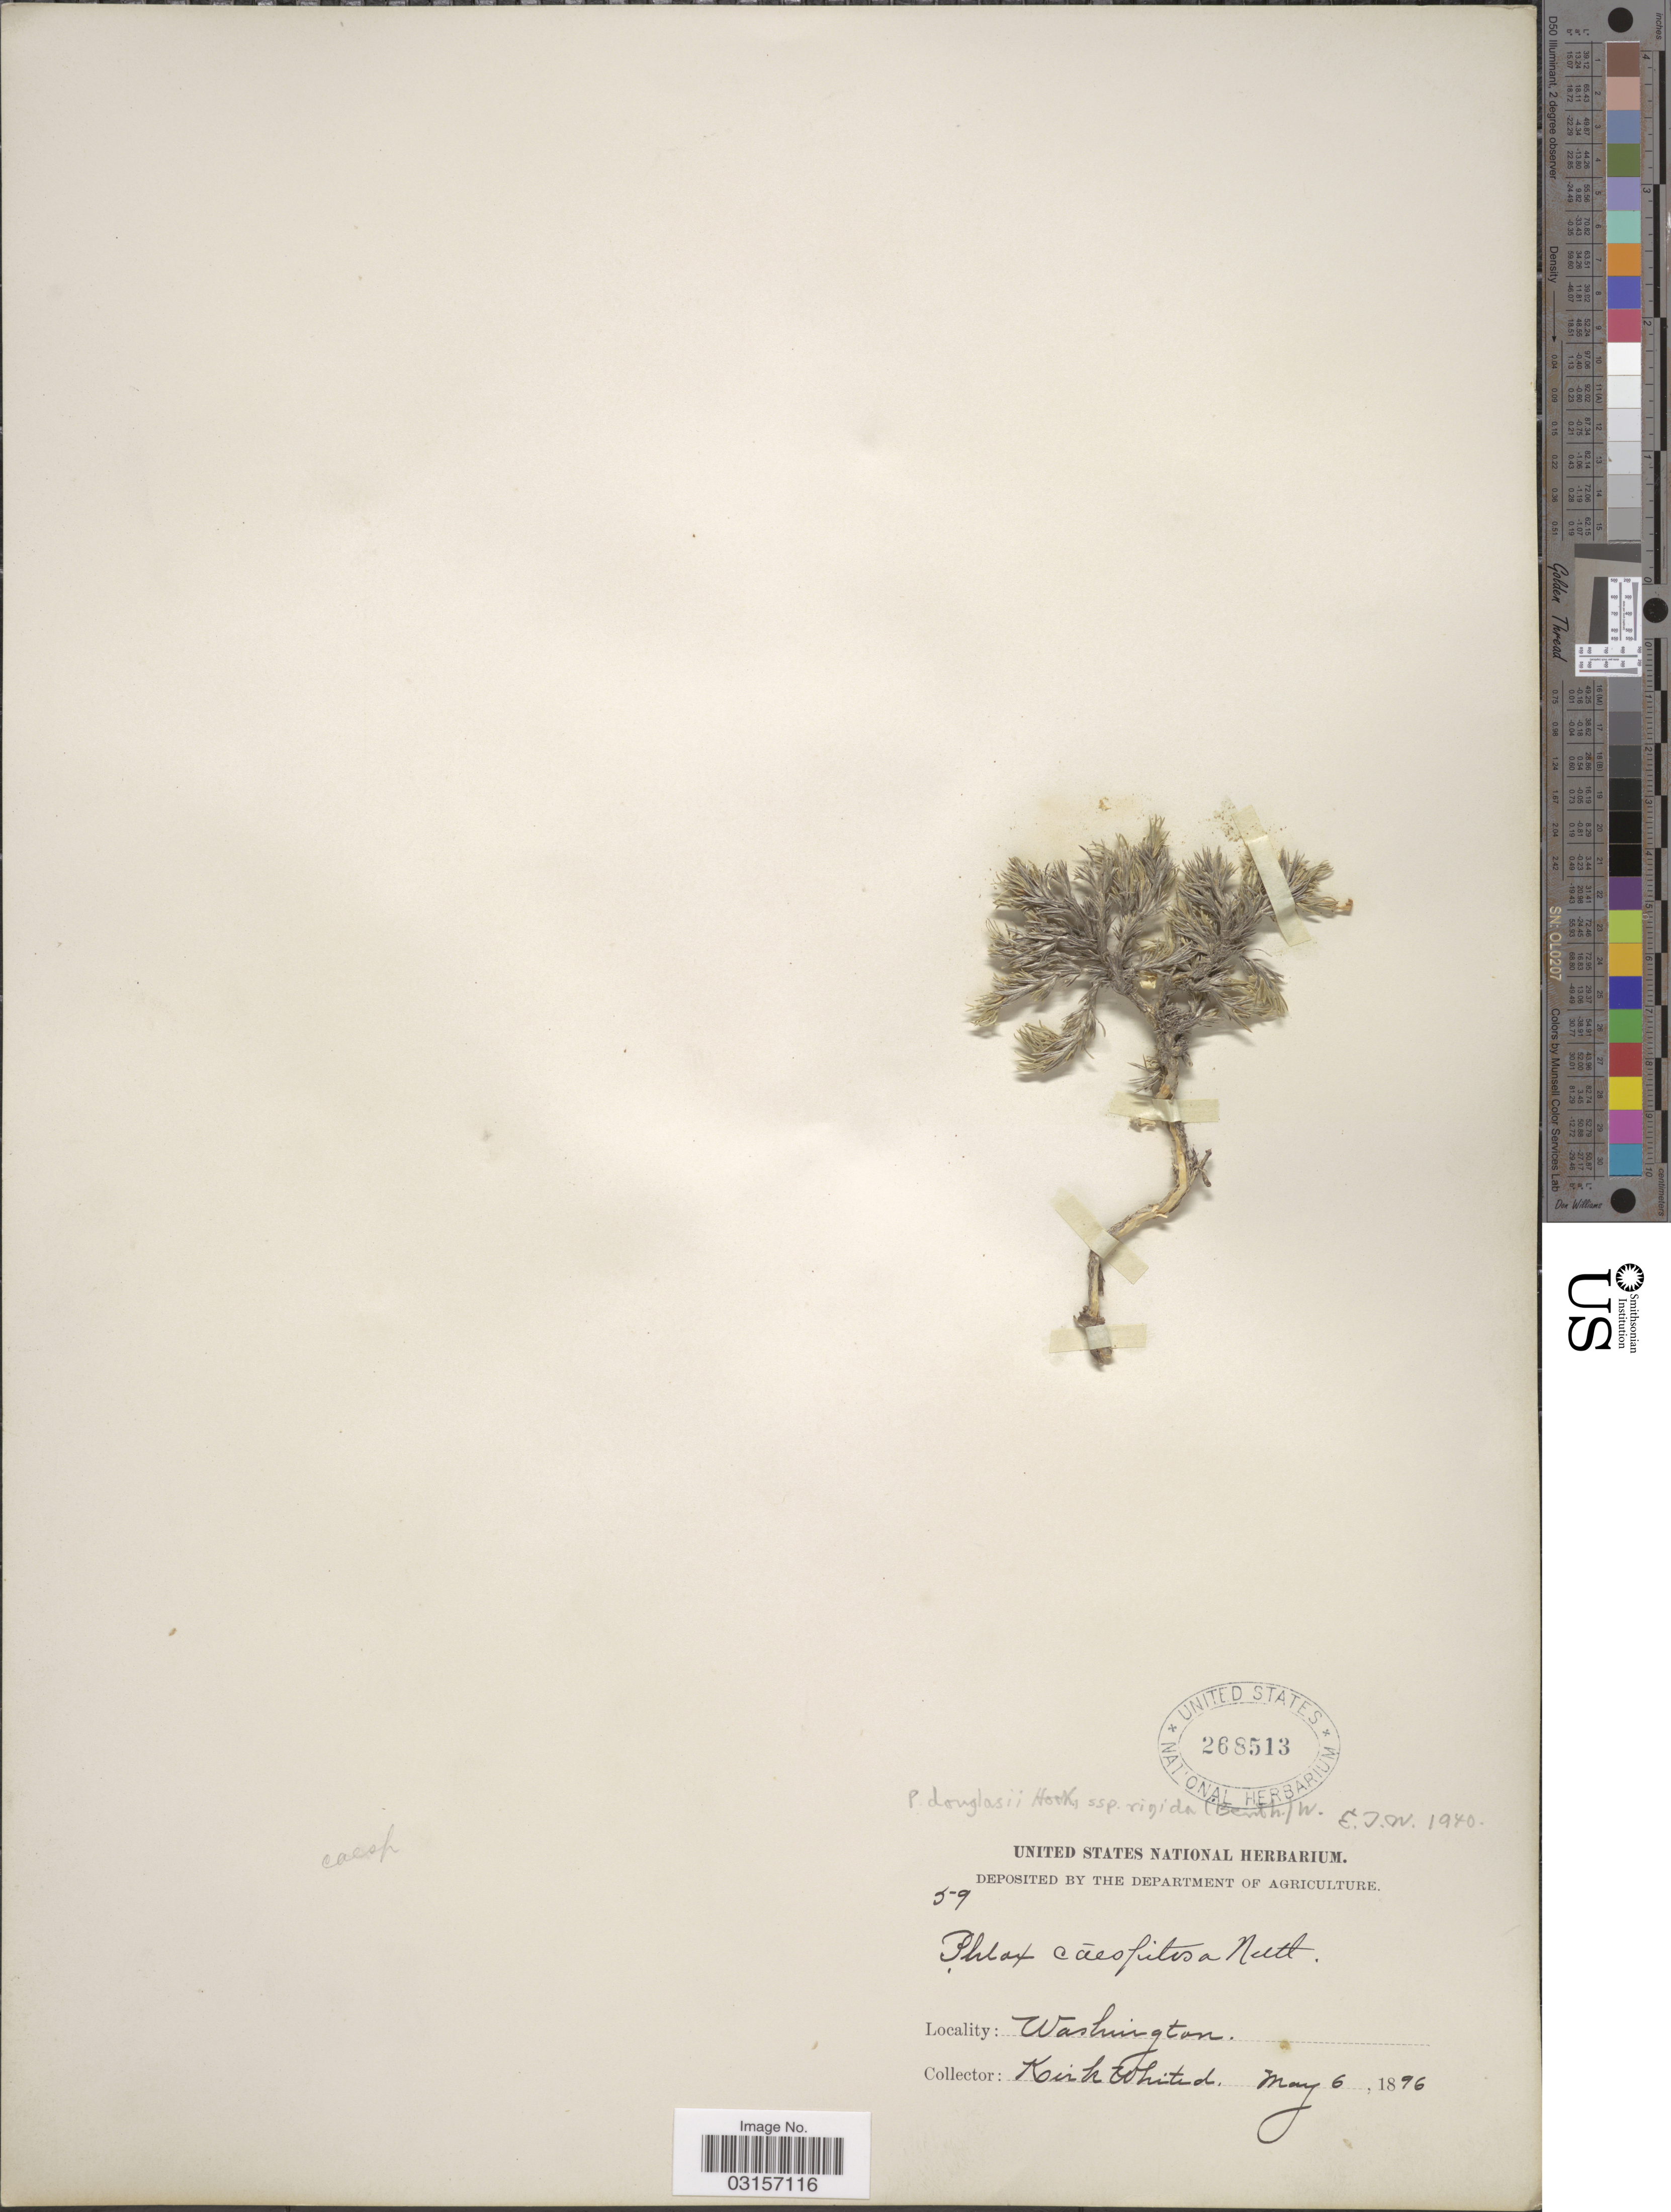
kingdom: Plantae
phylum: Tracheophyta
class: Magnoliopsida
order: Ericales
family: Polemoniaceae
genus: Phlox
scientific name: Phlox caespitosa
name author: Nutt.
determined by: Mayfield, M. H.; Ferguson, C. J.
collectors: K. Whited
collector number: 59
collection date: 1896-05-06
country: United States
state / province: Washington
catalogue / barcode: US 268513